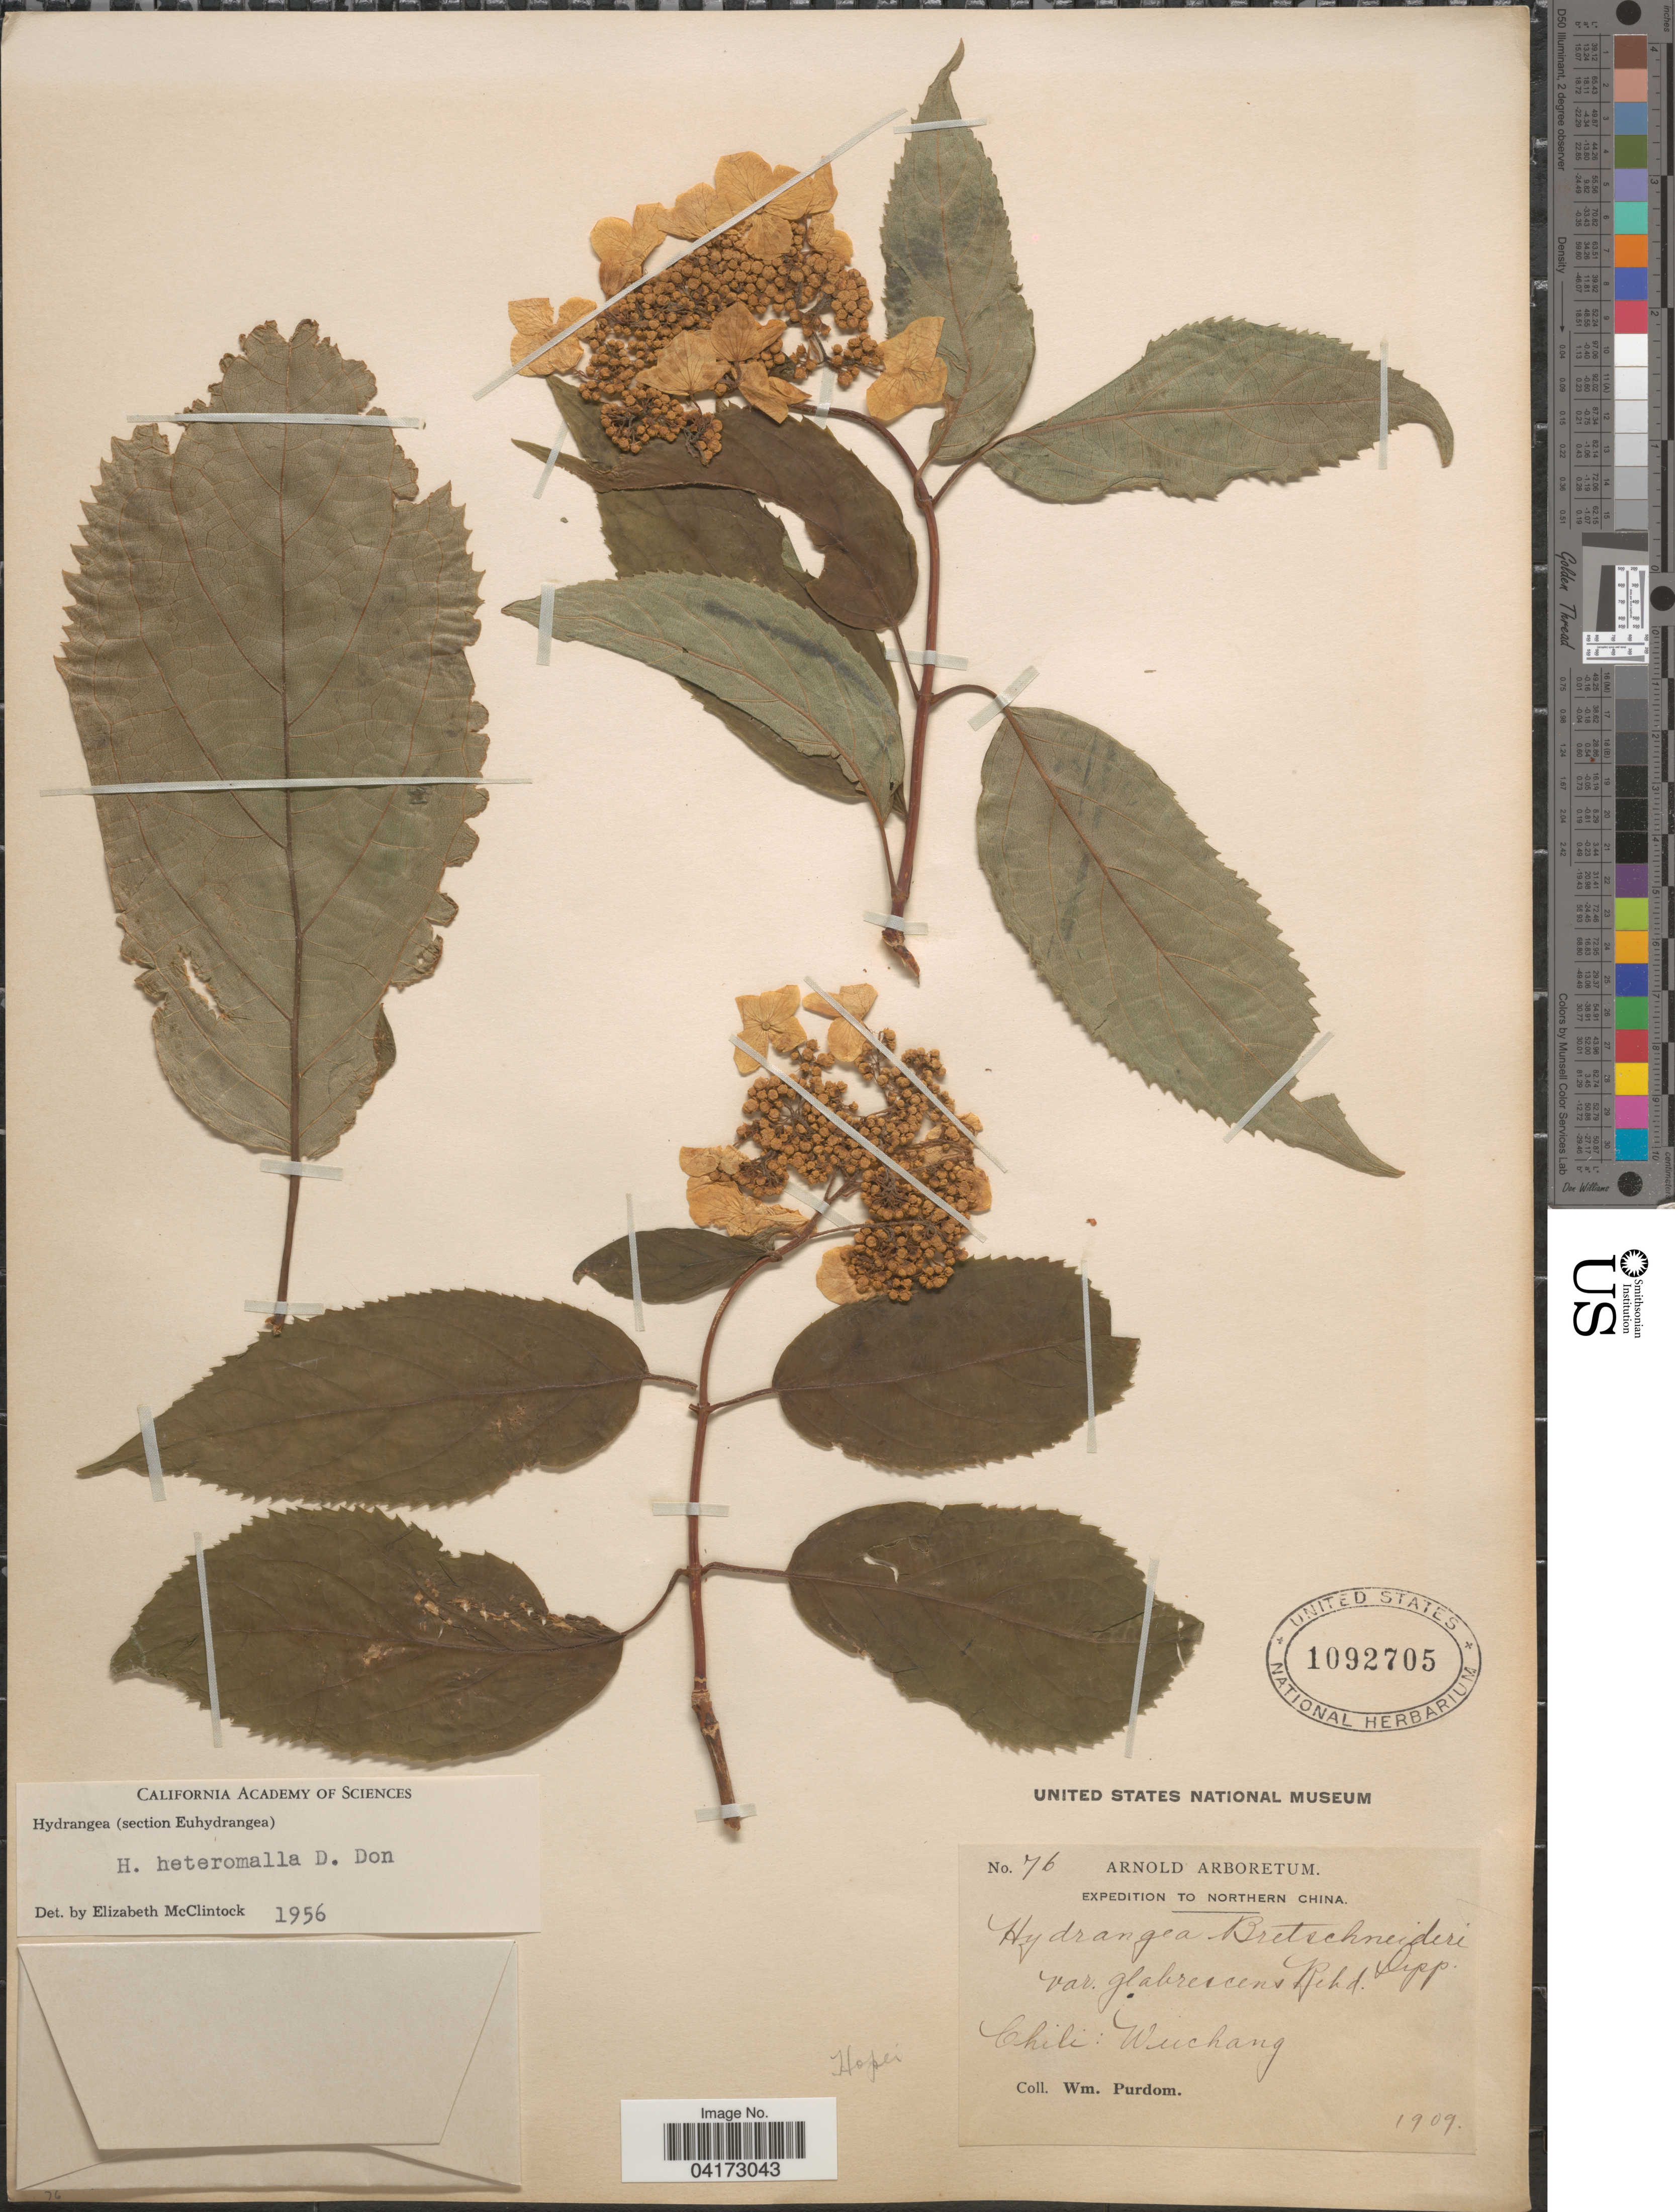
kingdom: Plantae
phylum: Tracheophyta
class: Magnoliopsida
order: Cornales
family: Hydrangeaceae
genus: Hydrangea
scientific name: Hydrangea heteromalla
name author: D. Don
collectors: W. Purdom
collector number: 76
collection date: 1909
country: China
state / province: Hebei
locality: Expedition to Northern China. Hopei. Chili: Wuchang.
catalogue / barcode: US 1092705